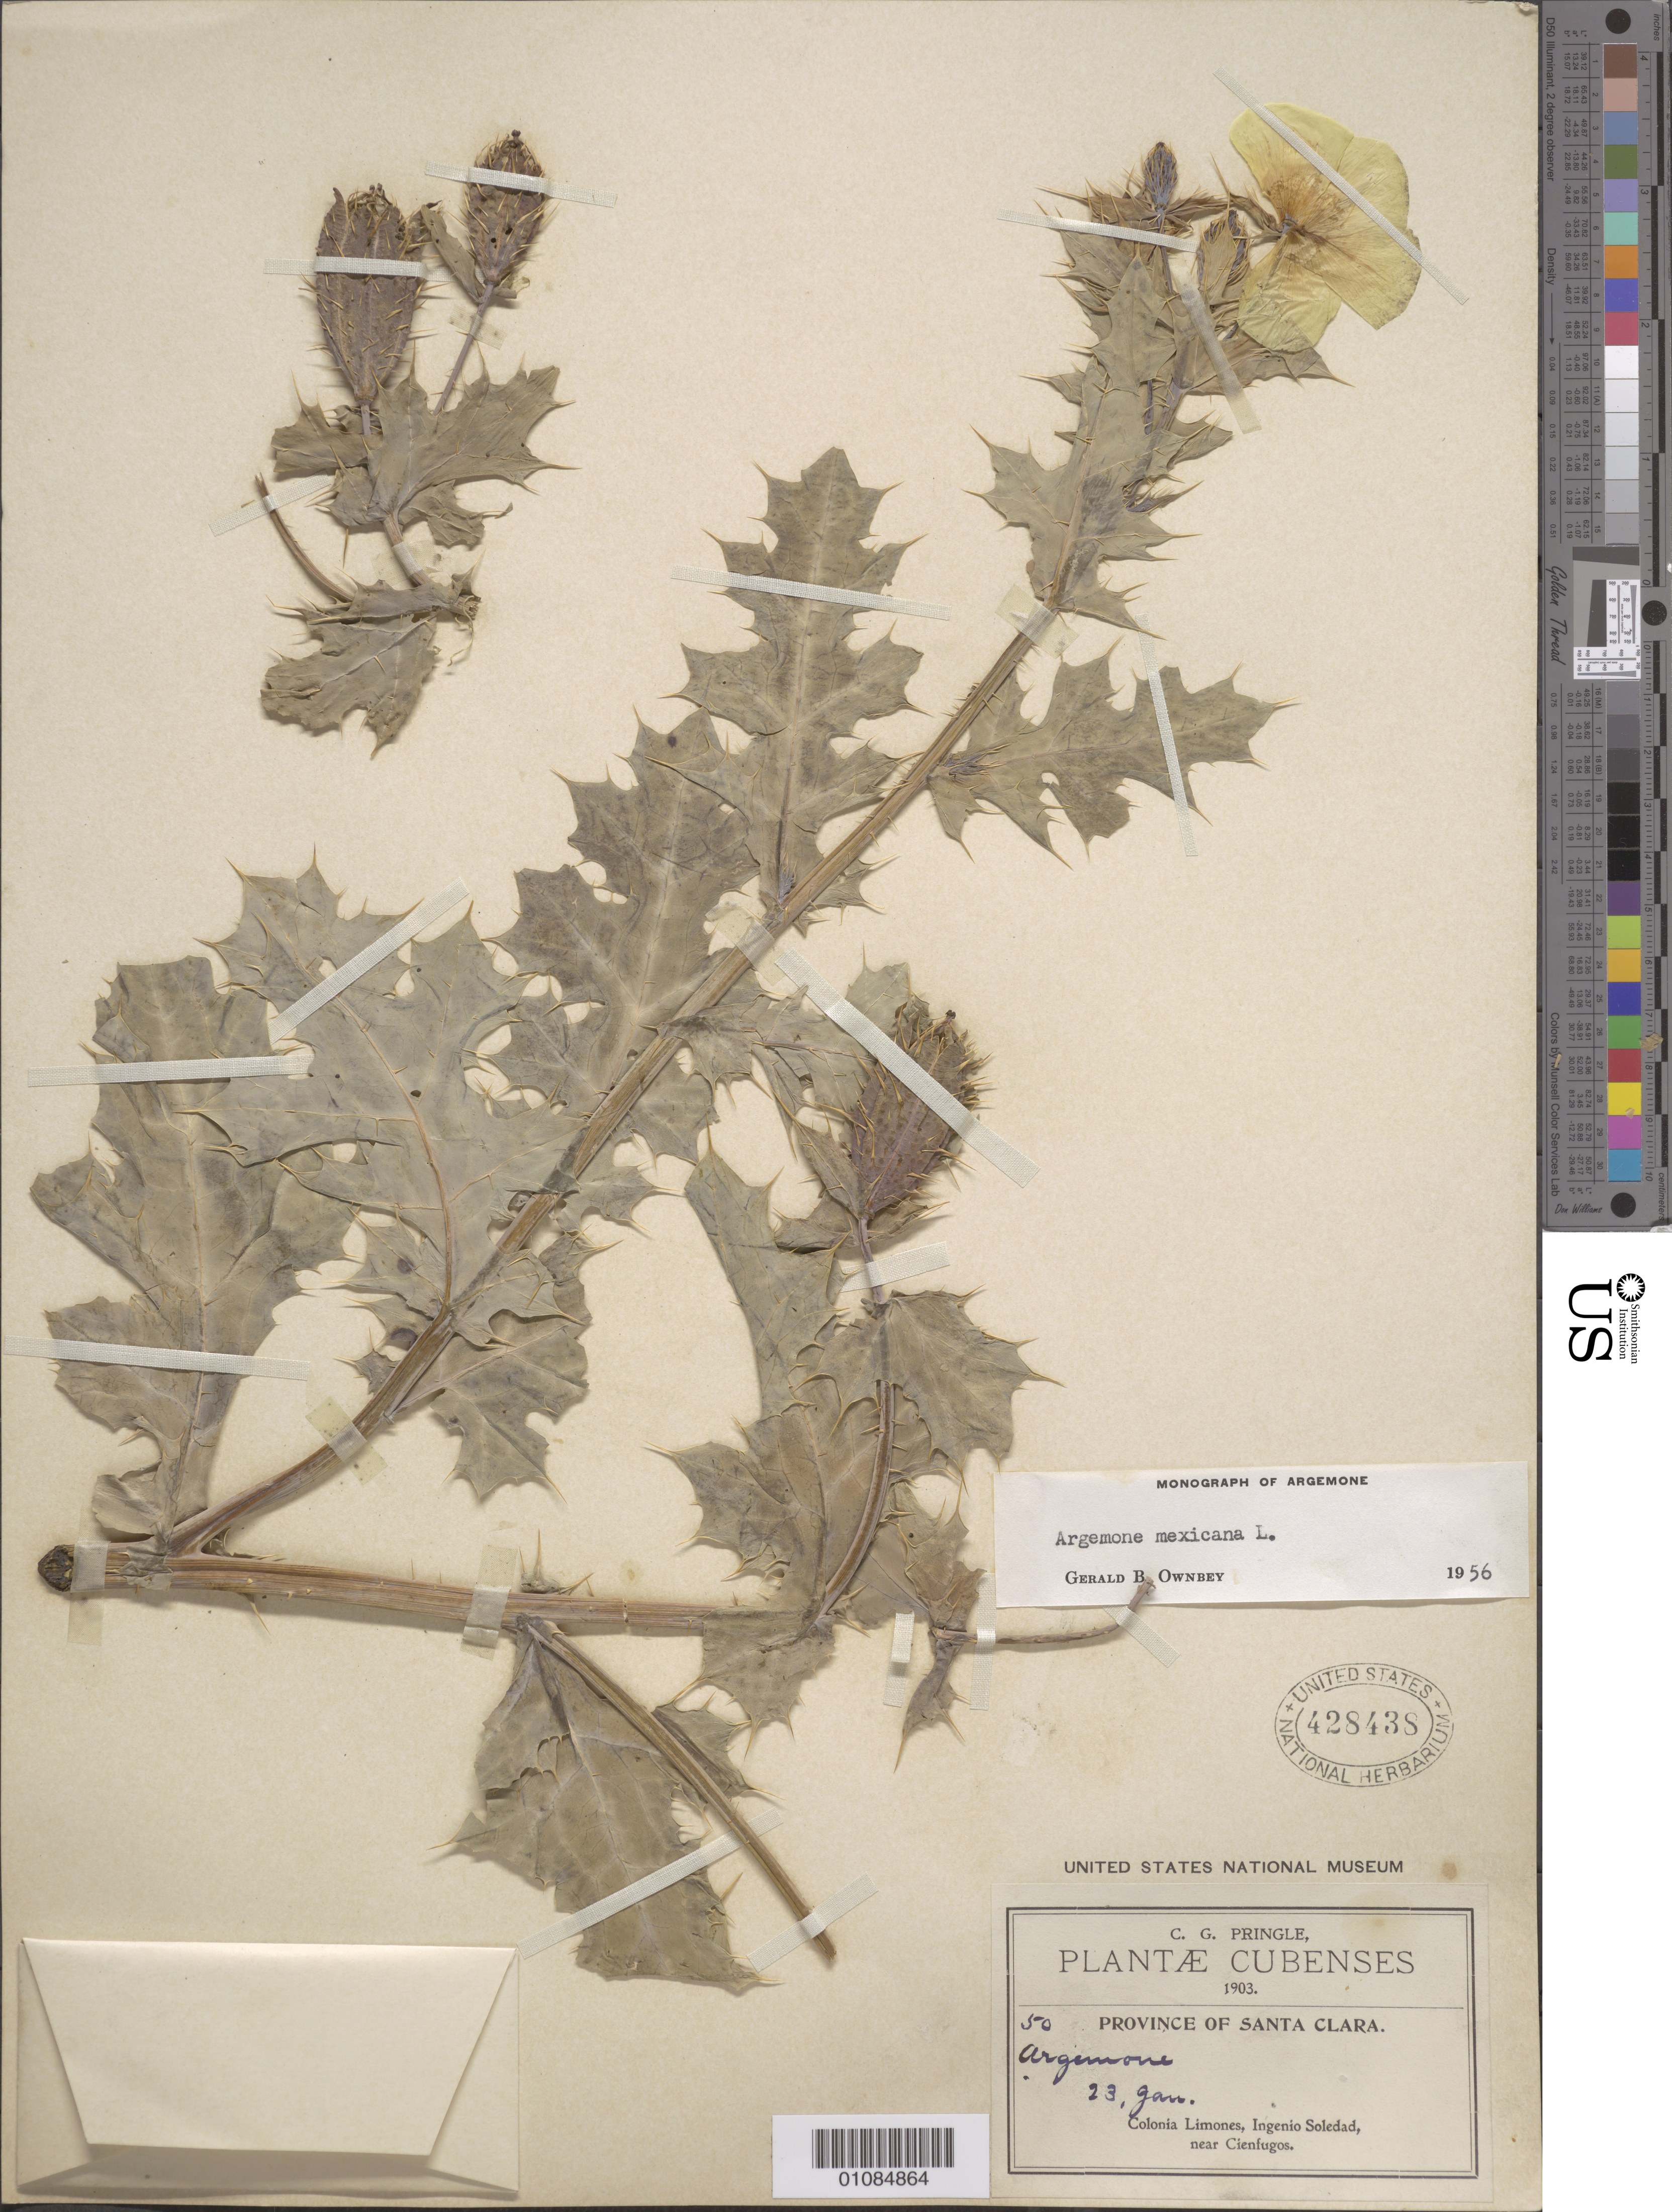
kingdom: Plantae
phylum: Tracheophyta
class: Magnoliopsida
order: Ranunculales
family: Papaveraceae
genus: Argemone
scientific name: Argemone mexicana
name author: L.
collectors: C. G. Pringle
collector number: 50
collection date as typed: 23 Jan 1903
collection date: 1903-01-23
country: Cuba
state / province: Cienfuegos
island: Cuba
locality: Colonia Limones, Ingenio Soledad, near Cienfugos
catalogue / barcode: US 428438